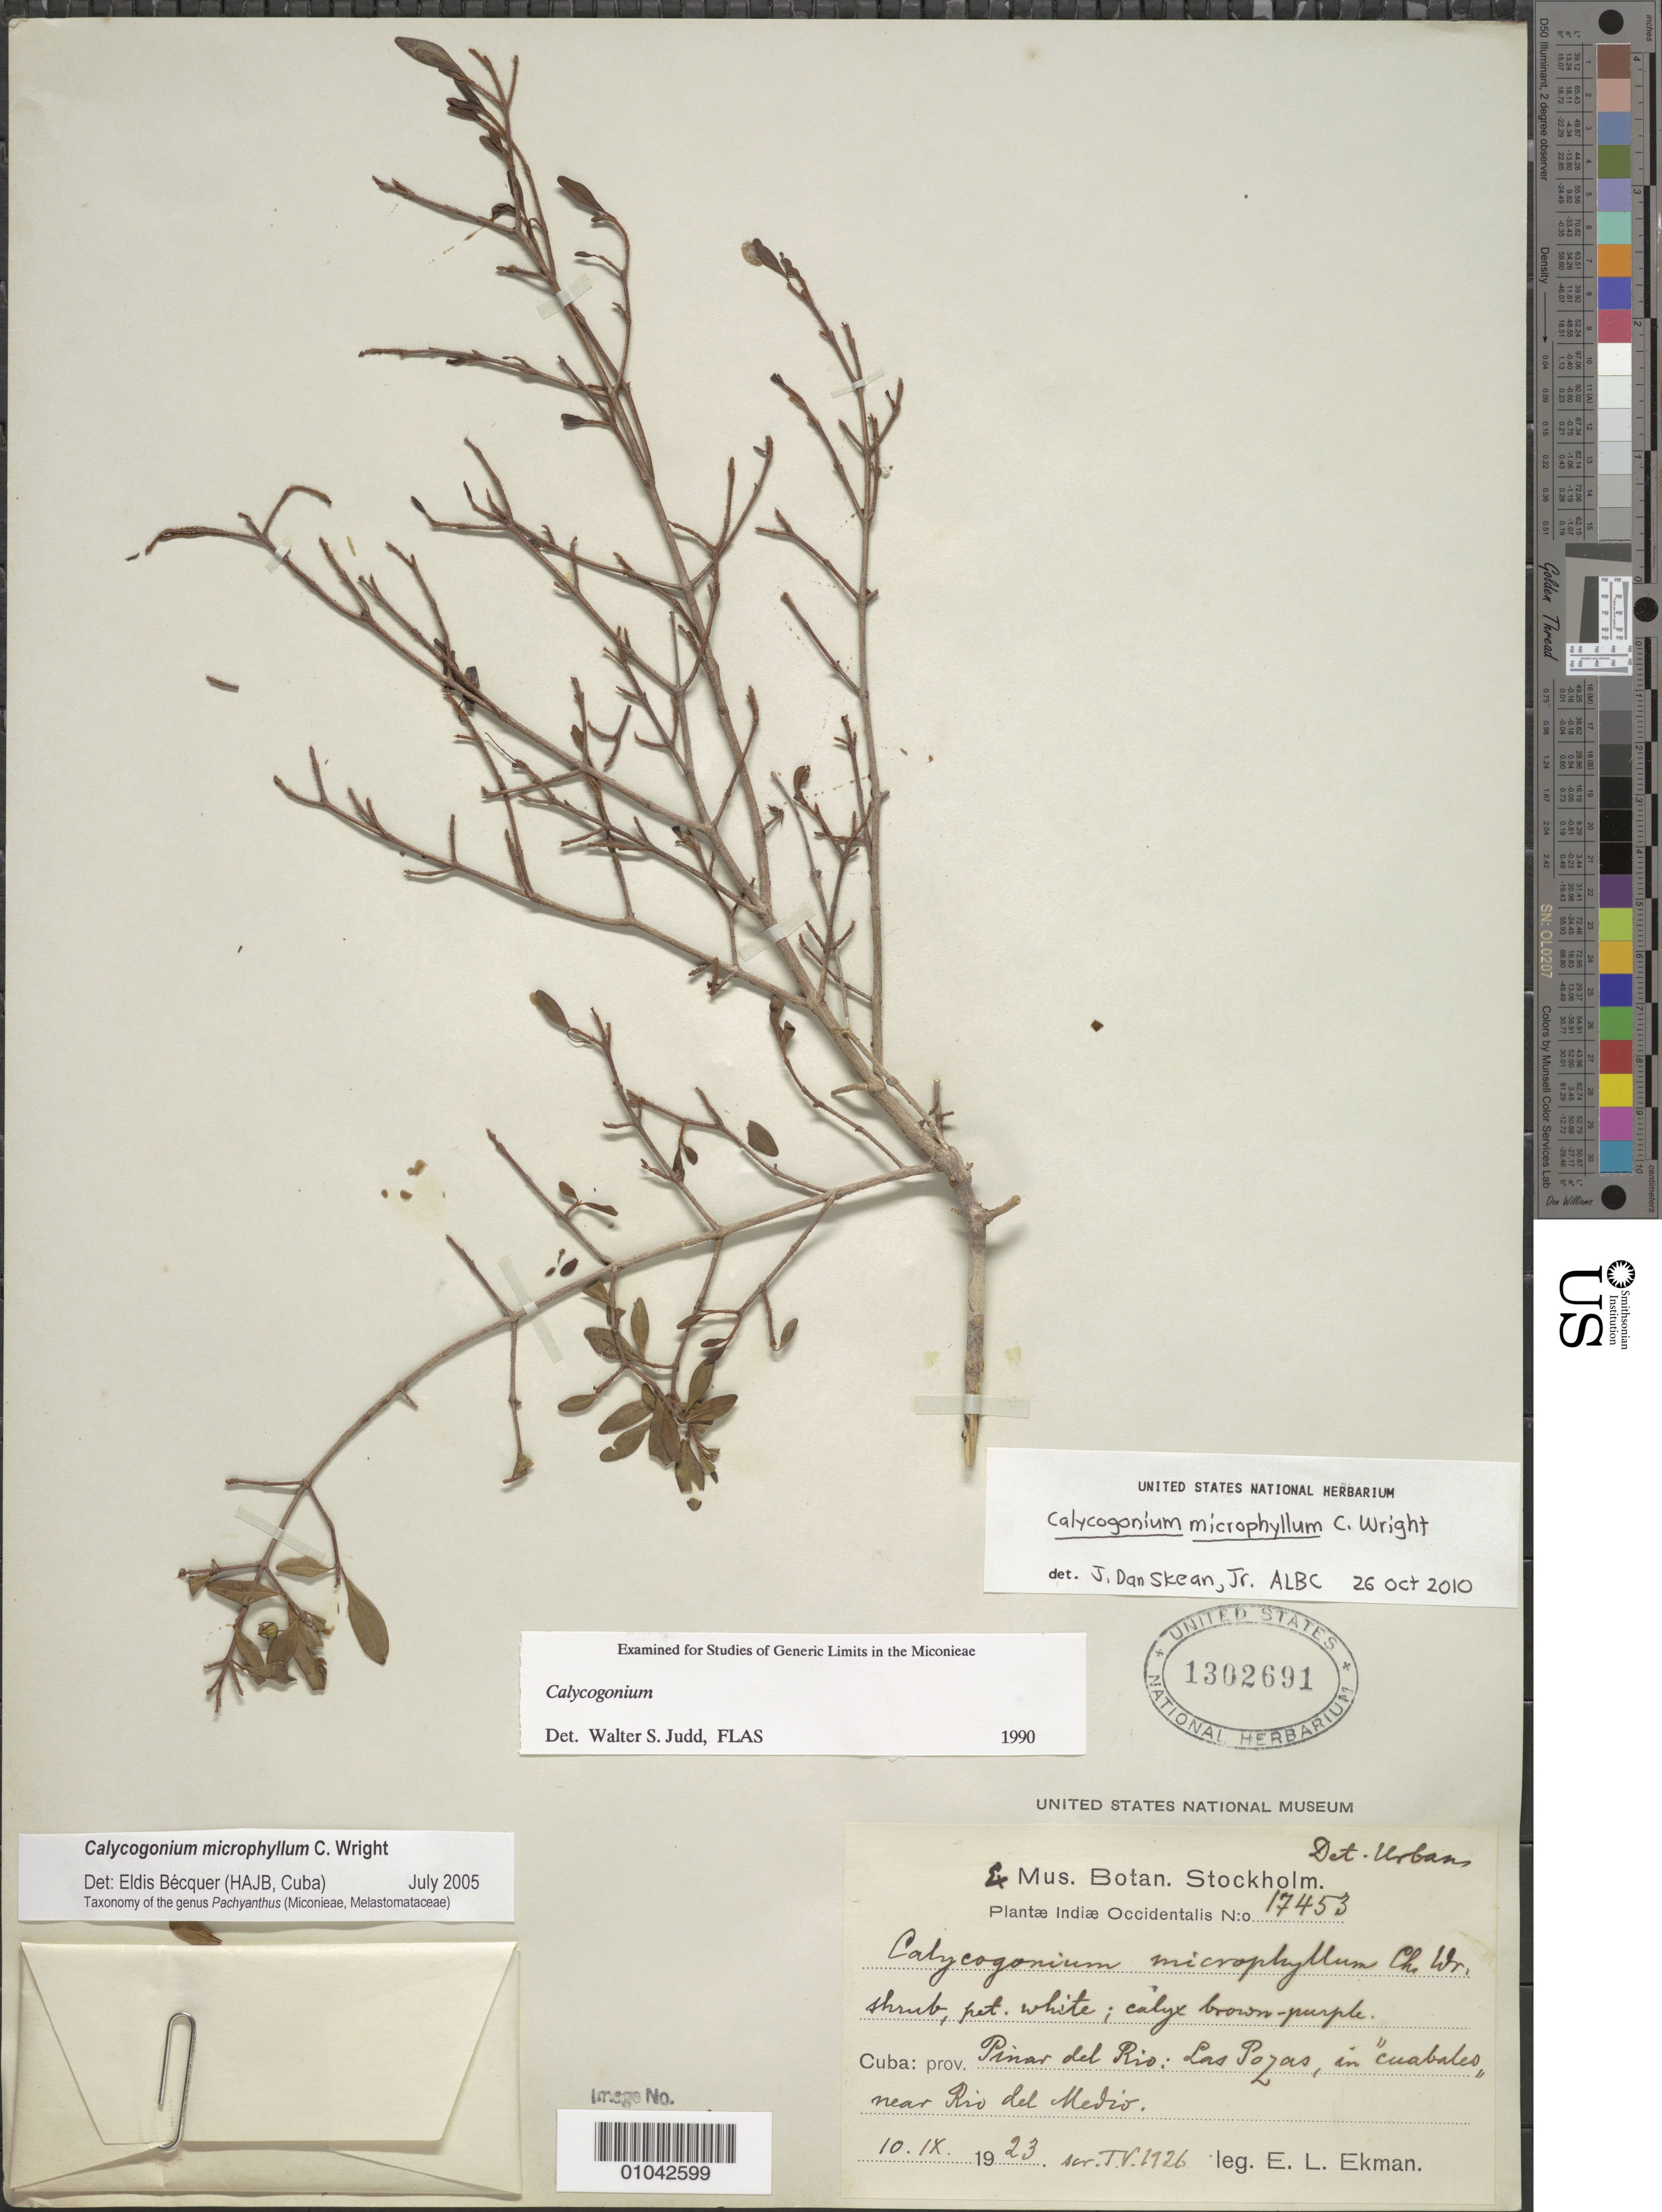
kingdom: Plantae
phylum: Tracheophyta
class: Magnoliopsida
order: Myrtales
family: Melastomataceae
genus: Calycogonium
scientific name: Calycogonium microphyllum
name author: C. Wright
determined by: Bécquer Granados, E. R., (HAJB)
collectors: E. L. Ekman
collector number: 17453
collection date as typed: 10 Sep 1923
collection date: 1923-09-10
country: Cuba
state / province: Pinar del Rio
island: Cuba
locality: Las Pozas, near Río del Medio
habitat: In "cuabales"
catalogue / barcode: US 1302691